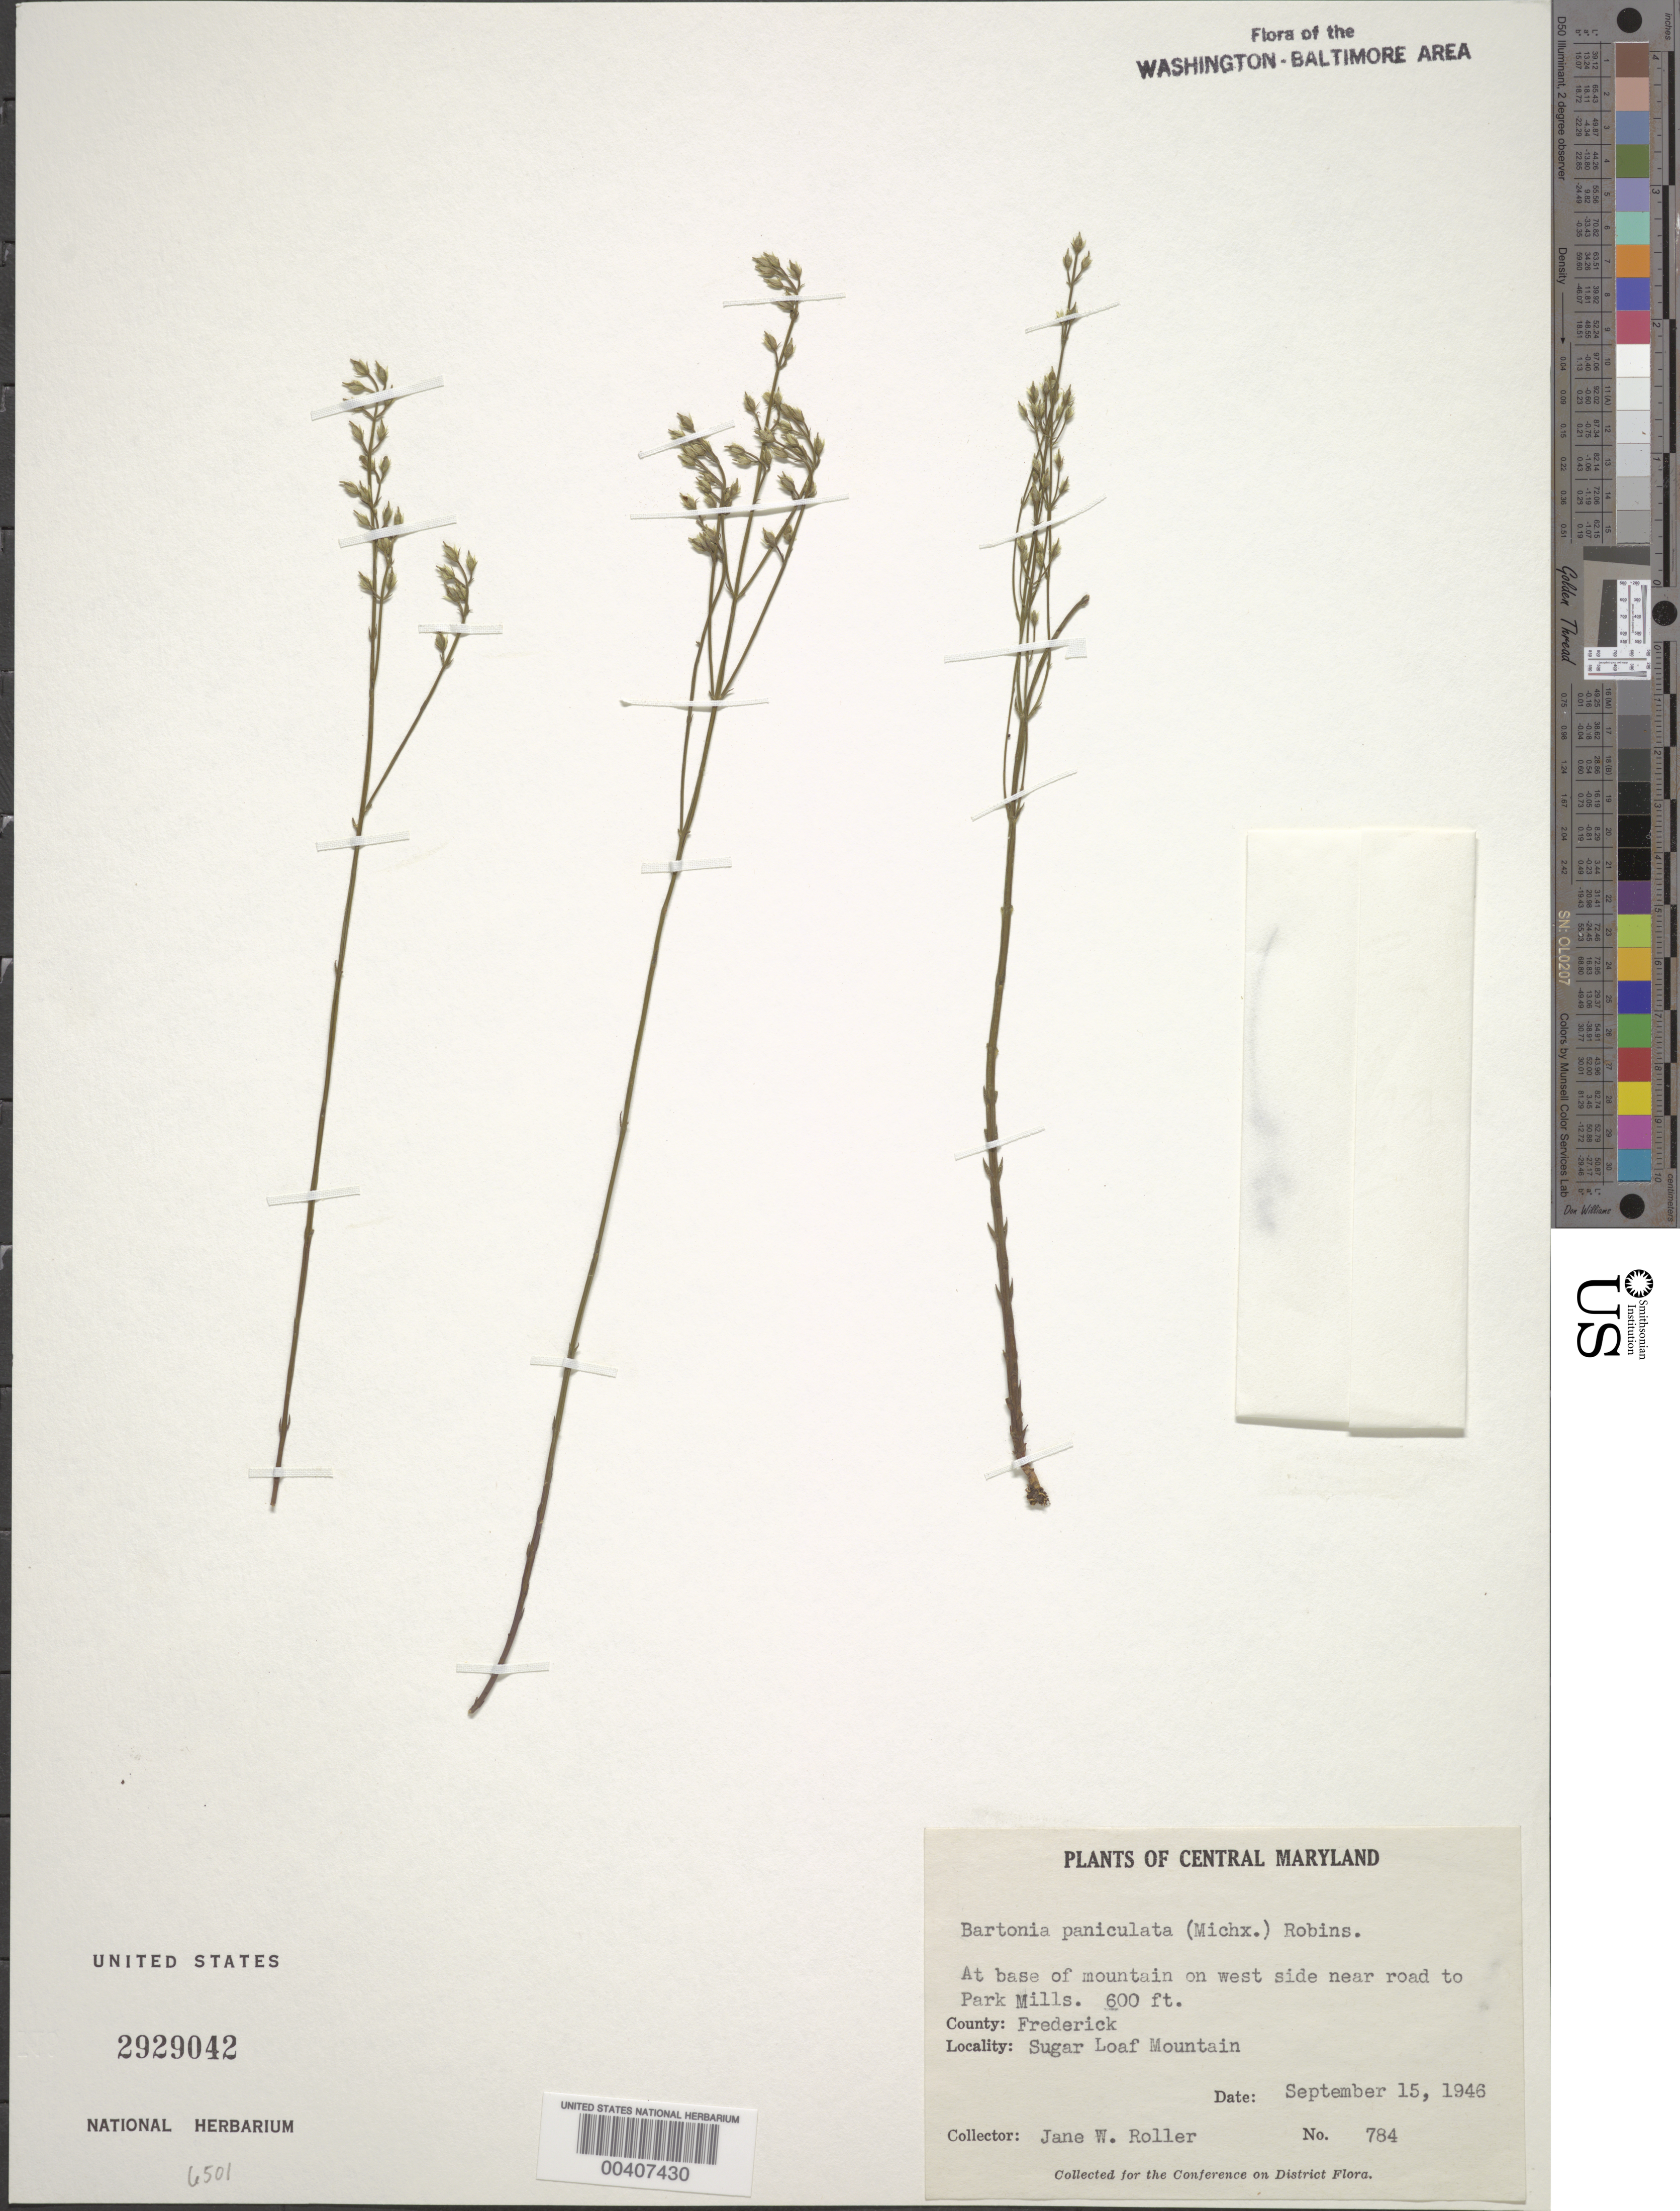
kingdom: Plantae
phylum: Tracheophyta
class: Magnoliopsida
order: Gentianales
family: Gentianaceae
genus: Bartonia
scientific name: Bartonia paniculata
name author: (Michx.) Muhl.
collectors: J. W. Roller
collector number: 784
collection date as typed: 15 Sep 1946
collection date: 1946-09-15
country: United States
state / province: Maryland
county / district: Frederick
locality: W side near road to Park Mills, Sugar Loaf Mountain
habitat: At base of mountain, 600 ft.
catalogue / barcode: US 2929042